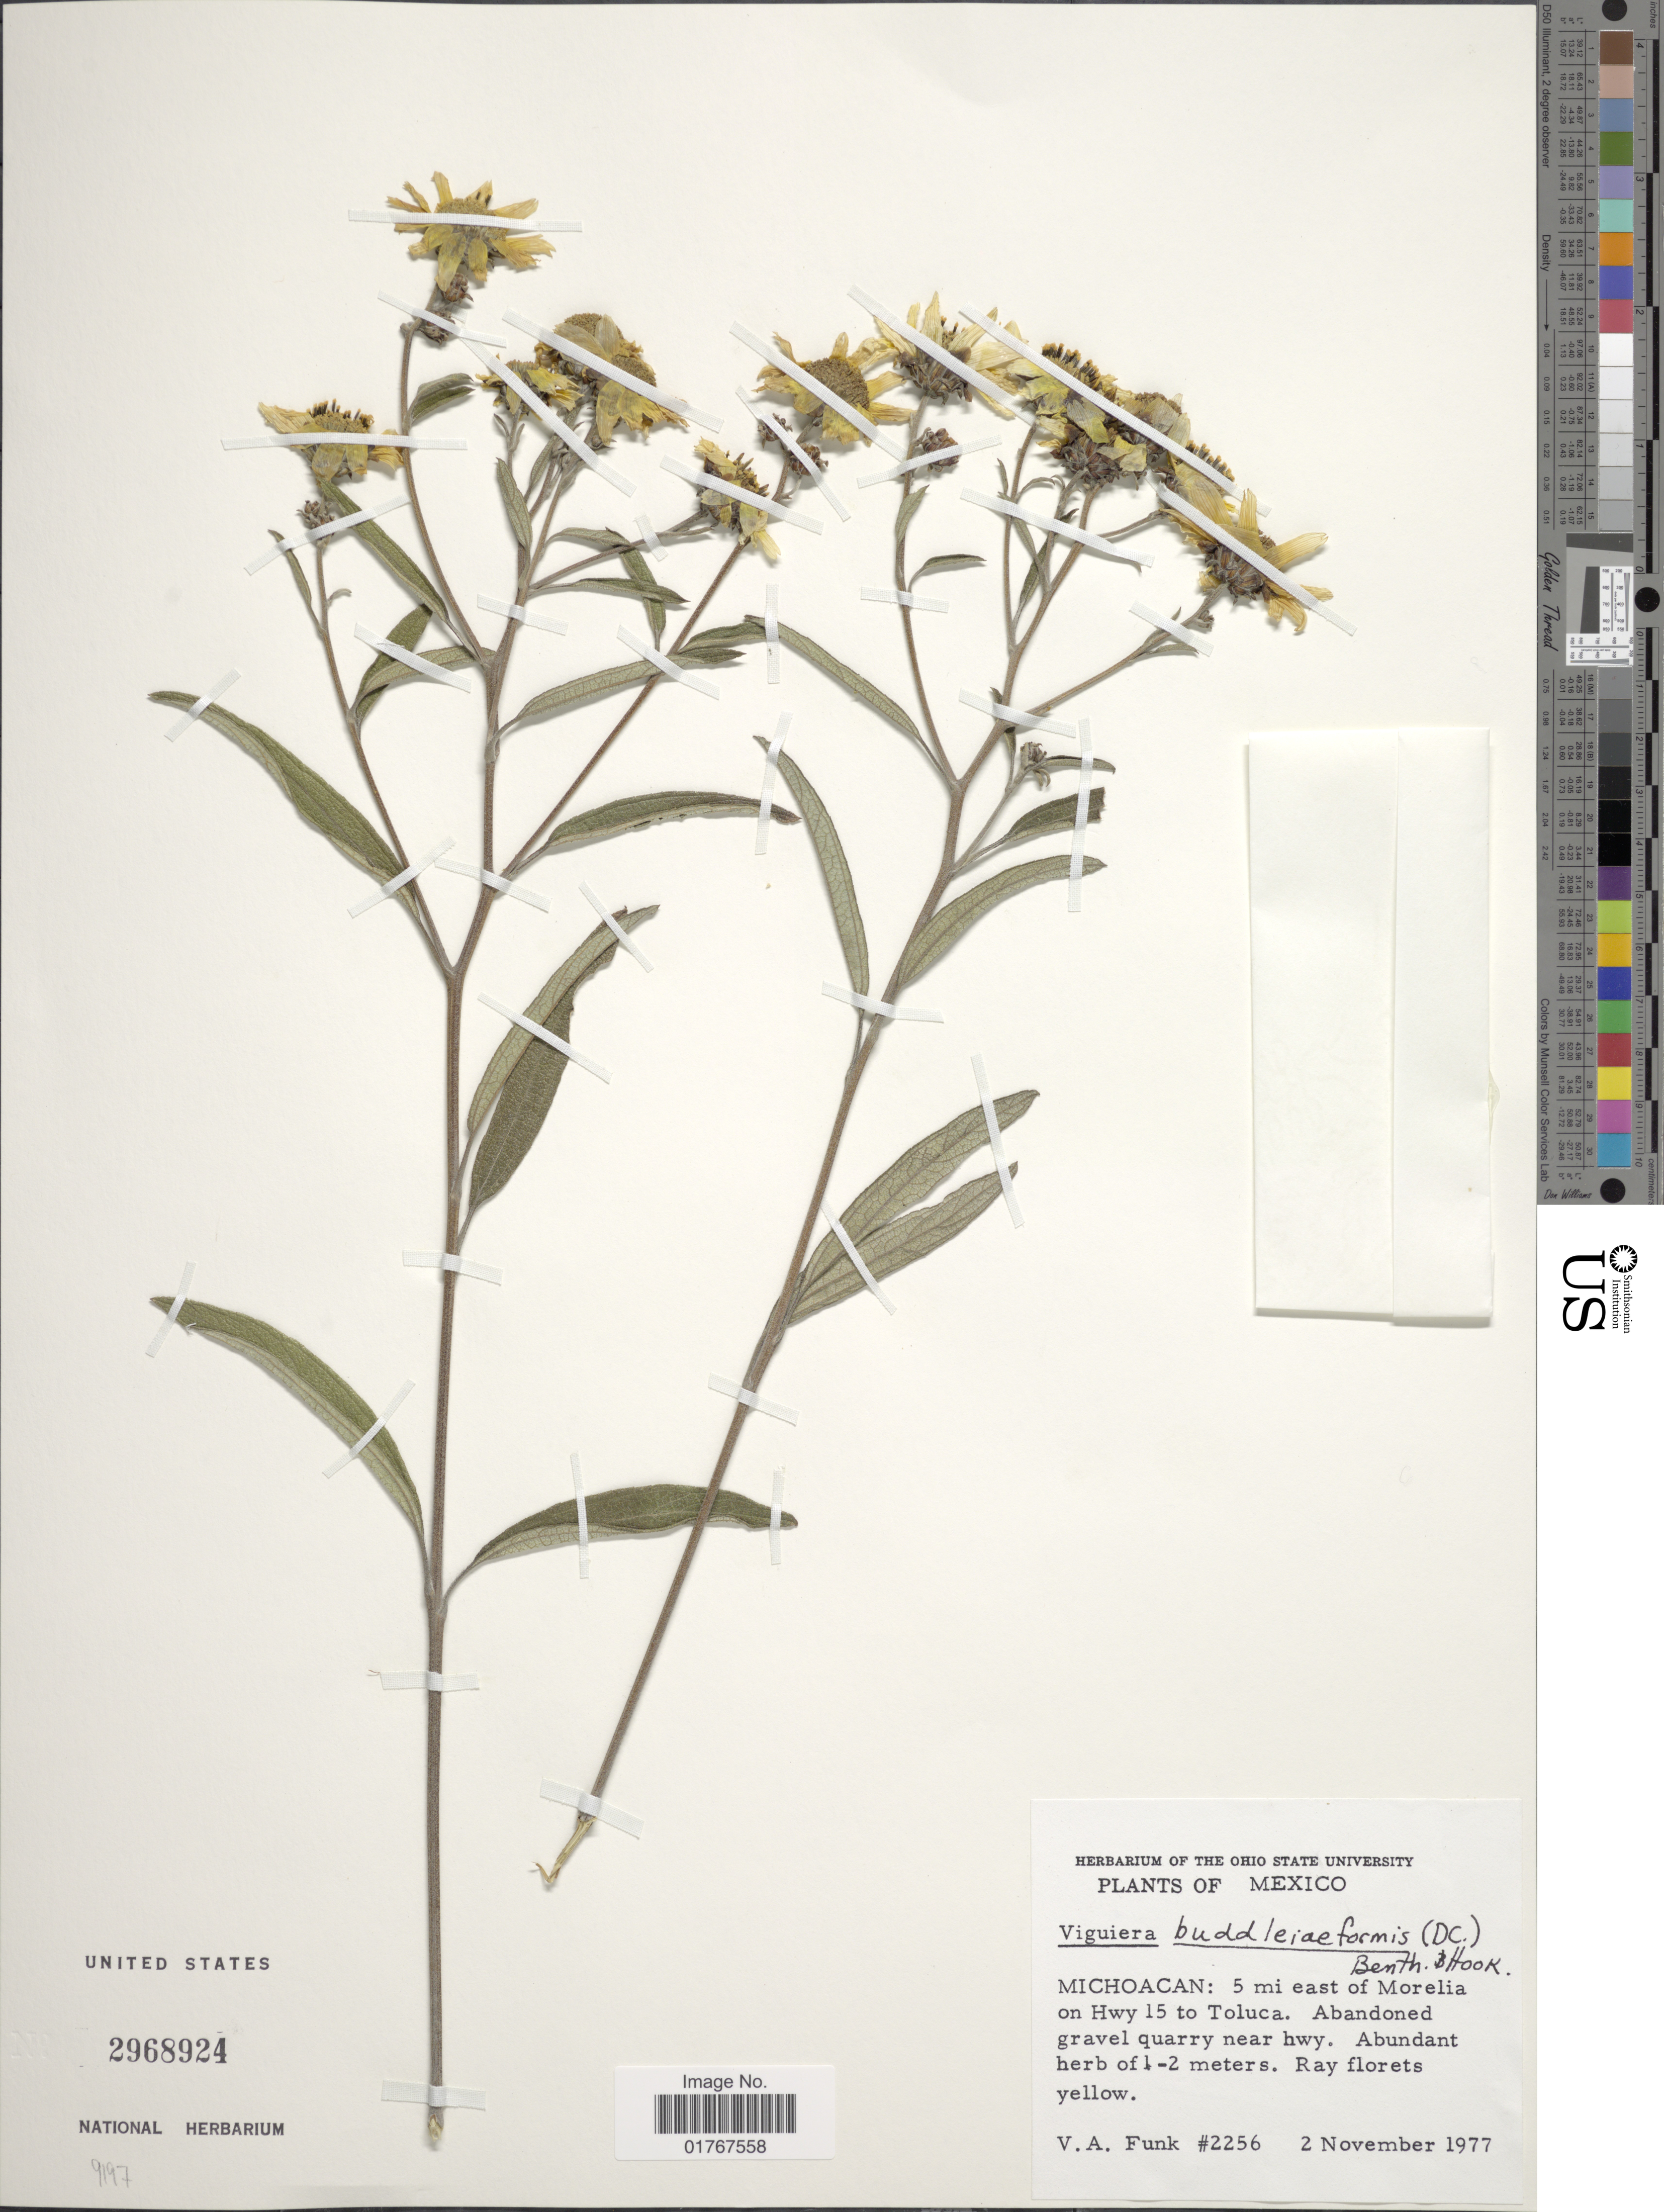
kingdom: Plantae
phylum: Tracheophyta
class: Magnoliopsida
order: Asterales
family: Asteraceae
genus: Viguiera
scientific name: Viguiera buddleiaformis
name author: (DC.) Benth. & Hook.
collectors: V. Funk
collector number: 2256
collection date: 1977-11-02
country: Mexico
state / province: Michoacán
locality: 5 mi east of Morelia on Hwy 15 to Toluca. Abundonded gravel quarry near hwy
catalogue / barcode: US 2968924